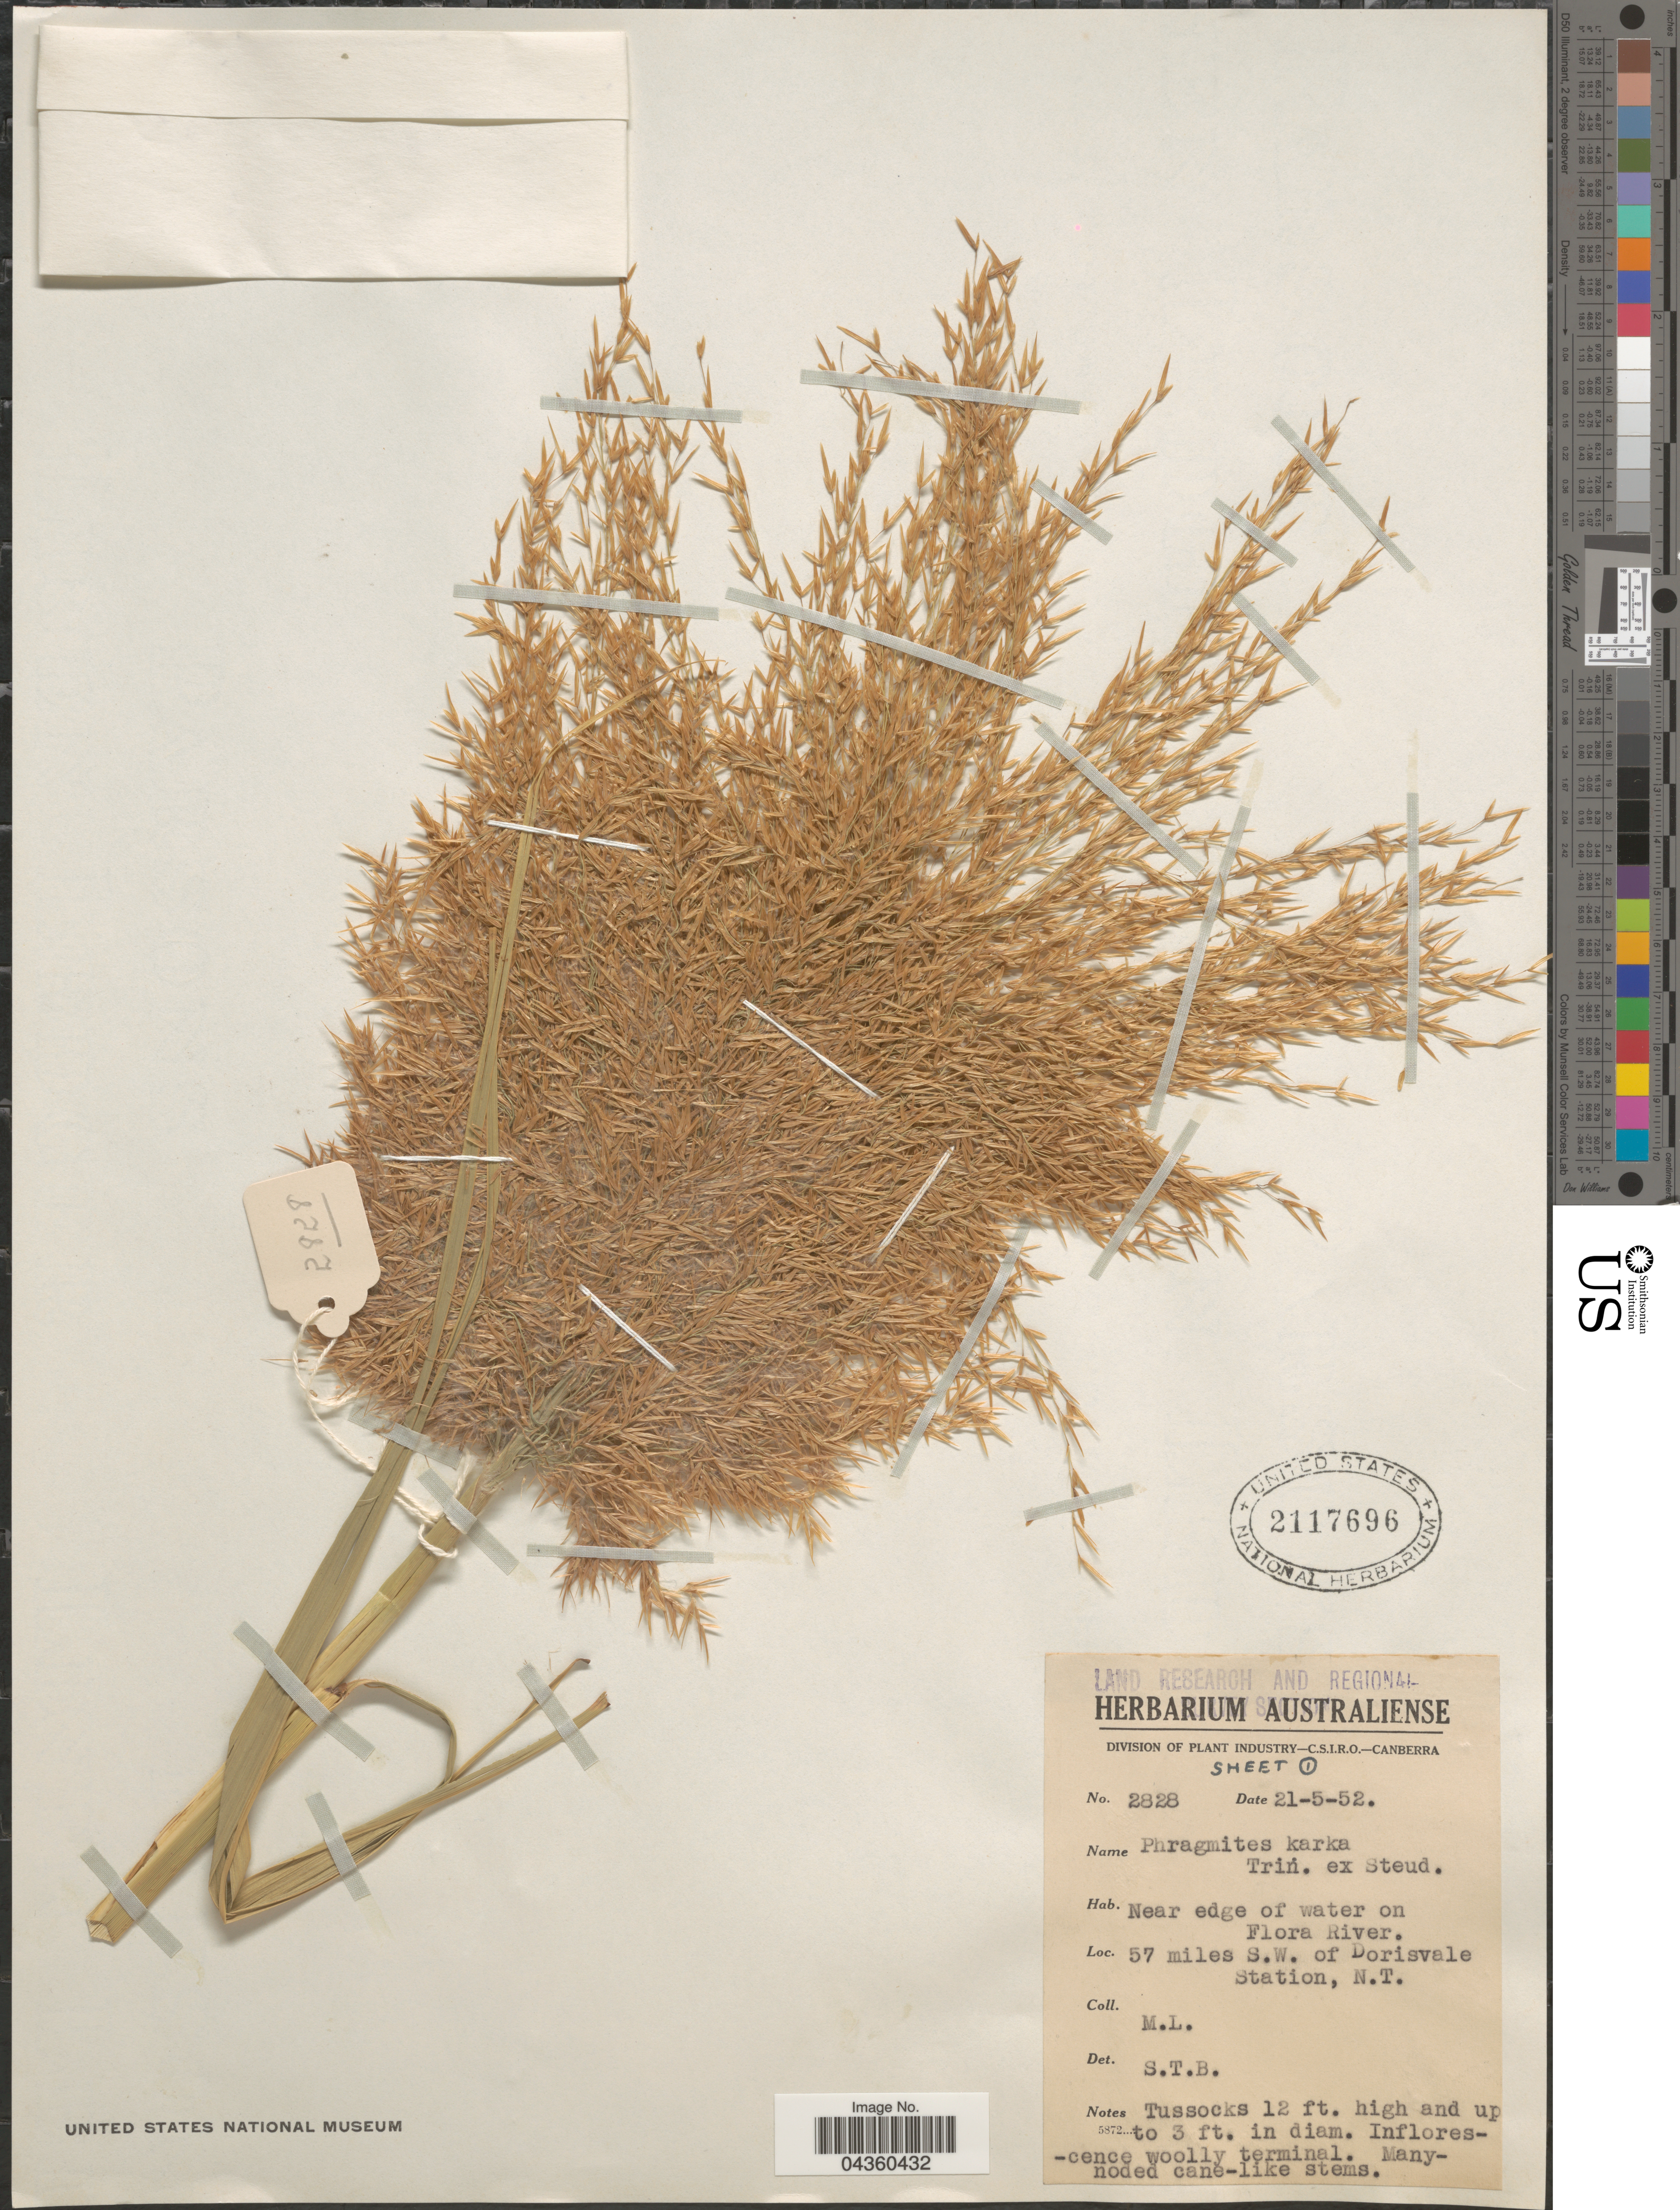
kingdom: Plantae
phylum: Tracheophyta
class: Liliopsida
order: Poales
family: Poaceae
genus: Phragmites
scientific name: Phragmites karka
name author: (Retz.) Trin. ex Steud.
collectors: M. L.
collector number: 2828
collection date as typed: Transcribed d/m/y: 21/5/52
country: Australia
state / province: Northern Territory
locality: Land Research and Regional Survey Section. On Flora River. 57 miles S.W. of Dorisvale Station.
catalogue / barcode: US 2117696